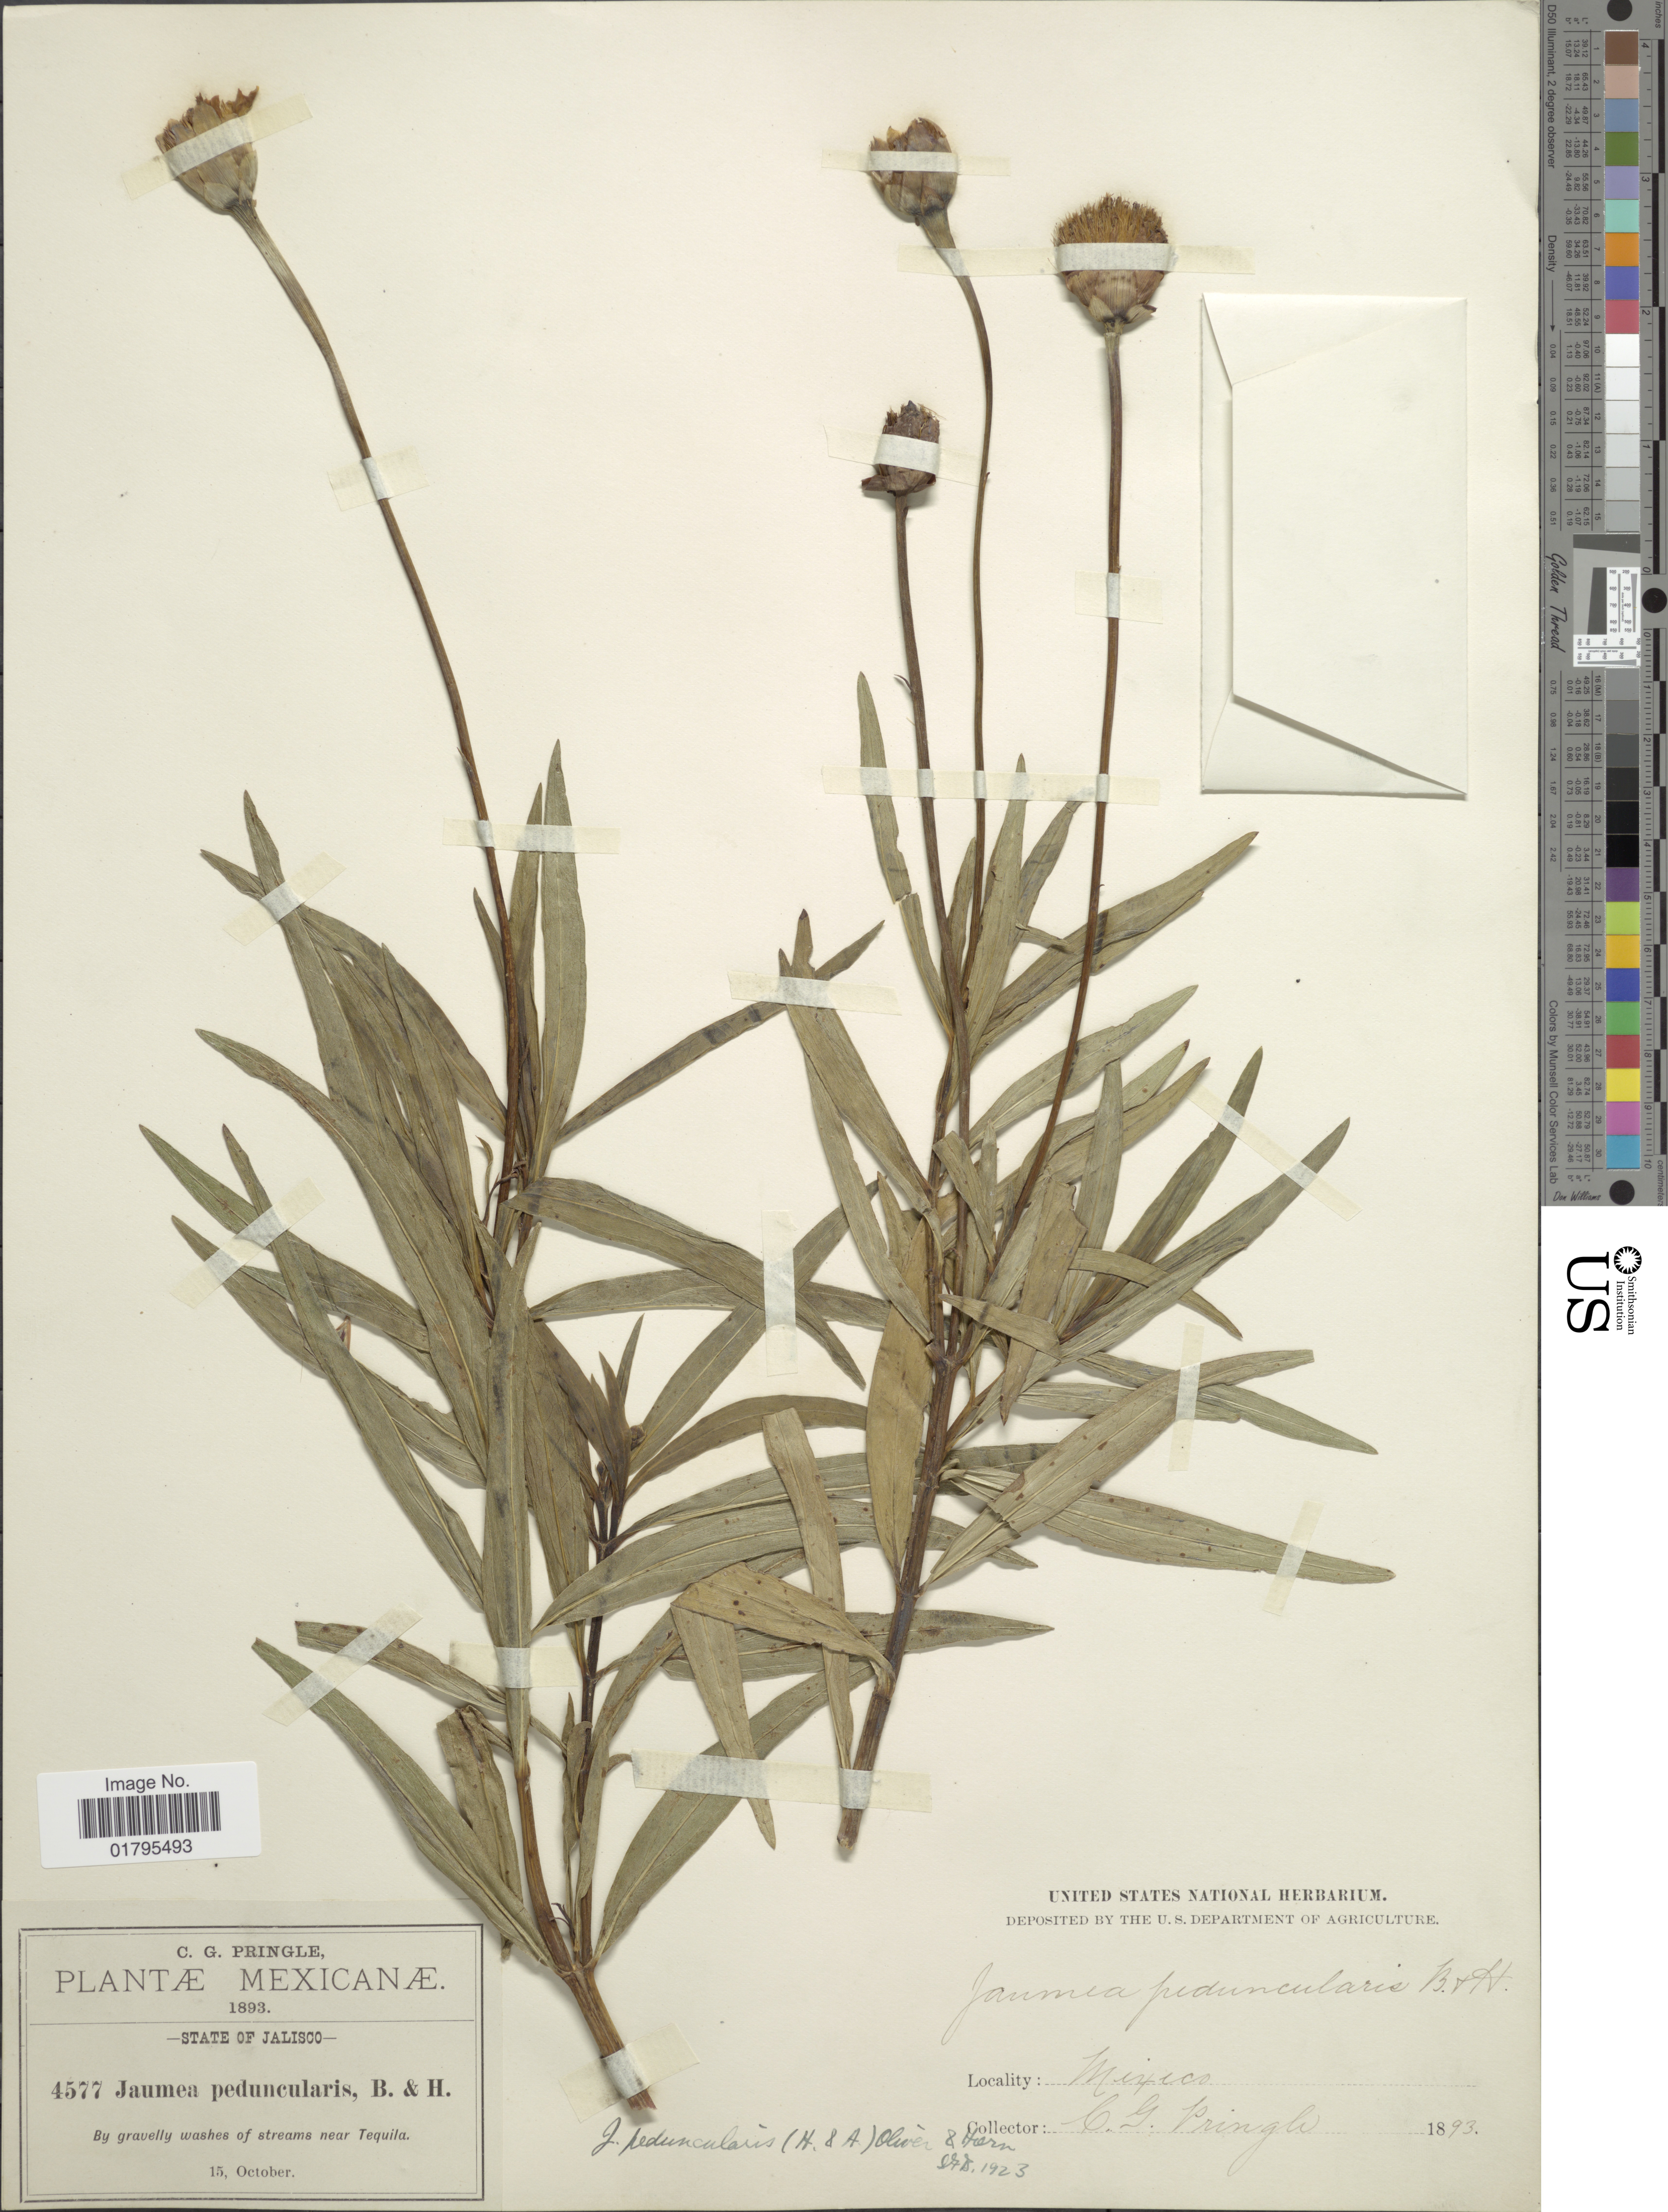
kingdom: Plantae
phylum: Tracheophyta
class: Magnoliopsida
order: Asterales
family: Asteraceae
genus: Jaumea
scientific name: Jaumea peduncularis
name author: (Hook.) Benth. & Hook. f. ex Oliv.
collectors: C. G. Pringle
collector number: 4577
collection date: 1893-10-15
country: Mexico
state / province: Jalisco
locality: State of Jalisco, By gravelly washes of streams near Tequilla